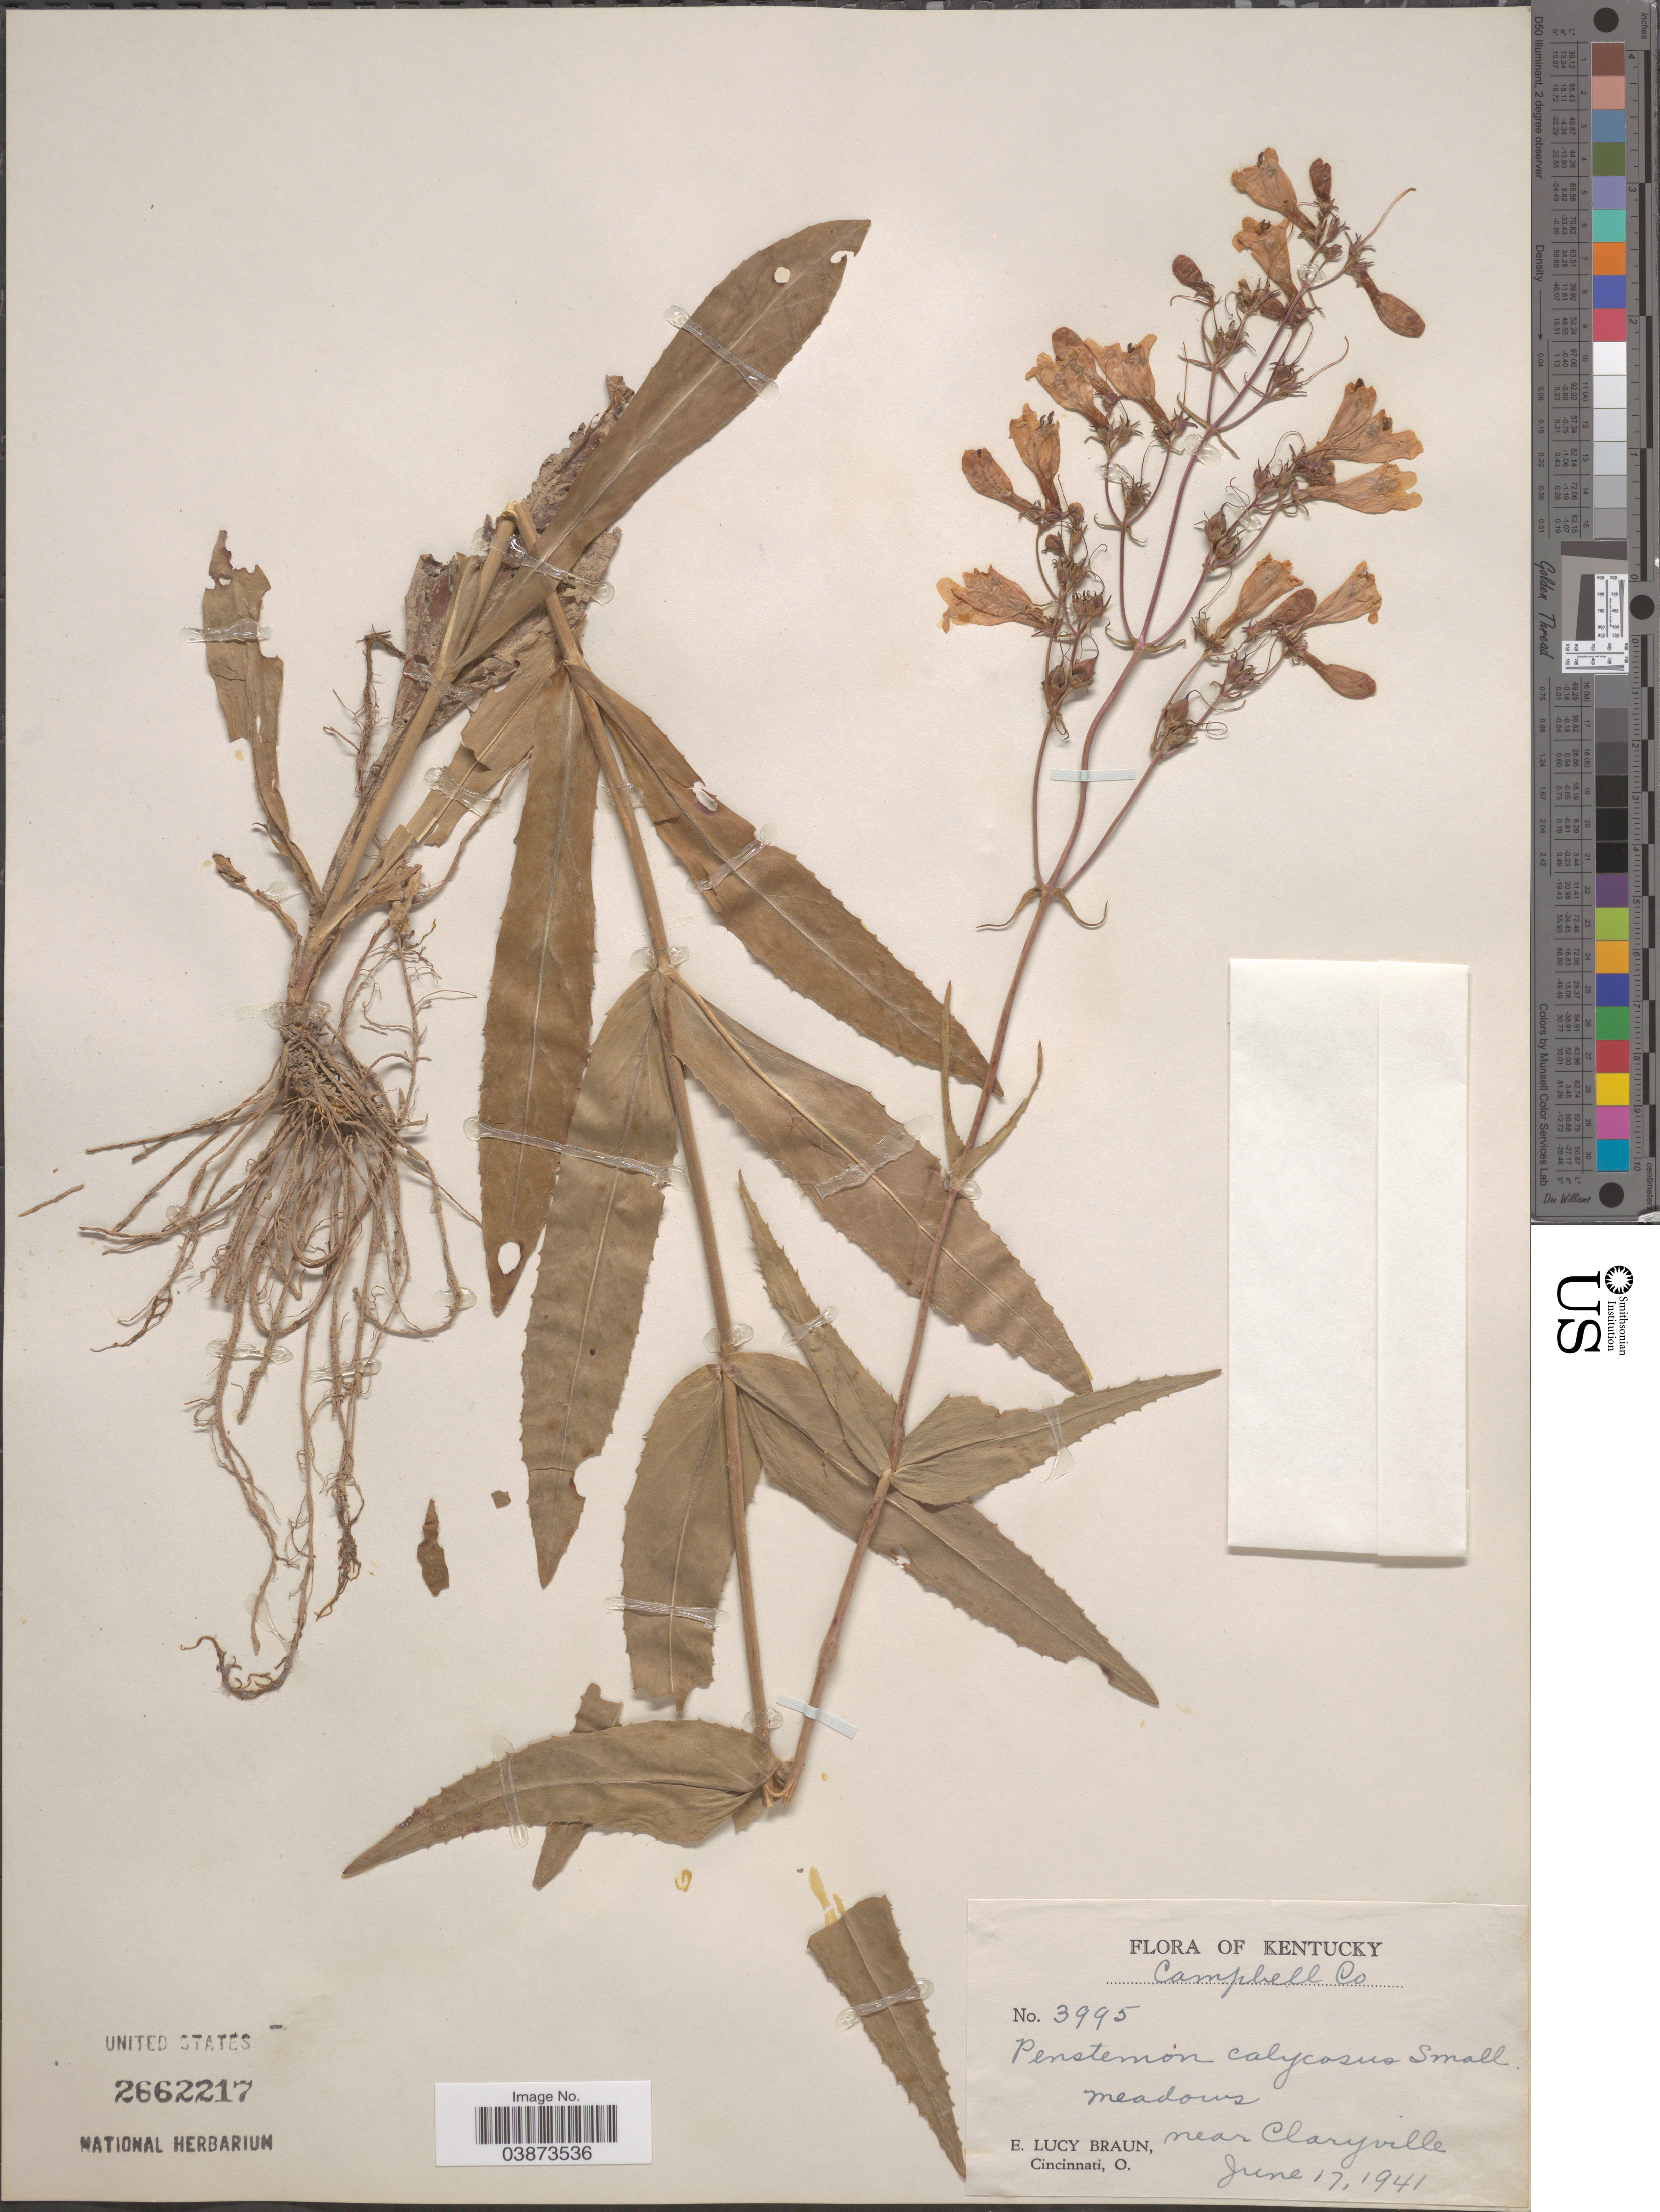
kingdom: Plantae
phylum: Tracheophyta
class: Magnoliopsida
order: Lamiales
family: Plantaginaceae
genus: Penstemon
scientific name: Penstemon calycosus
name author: Small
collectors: E. L. Braun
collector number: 3995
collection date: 1941-06-17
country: United States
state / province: Kentucky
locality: Campbell Co. Near Claryville.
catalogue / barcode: US 2662217